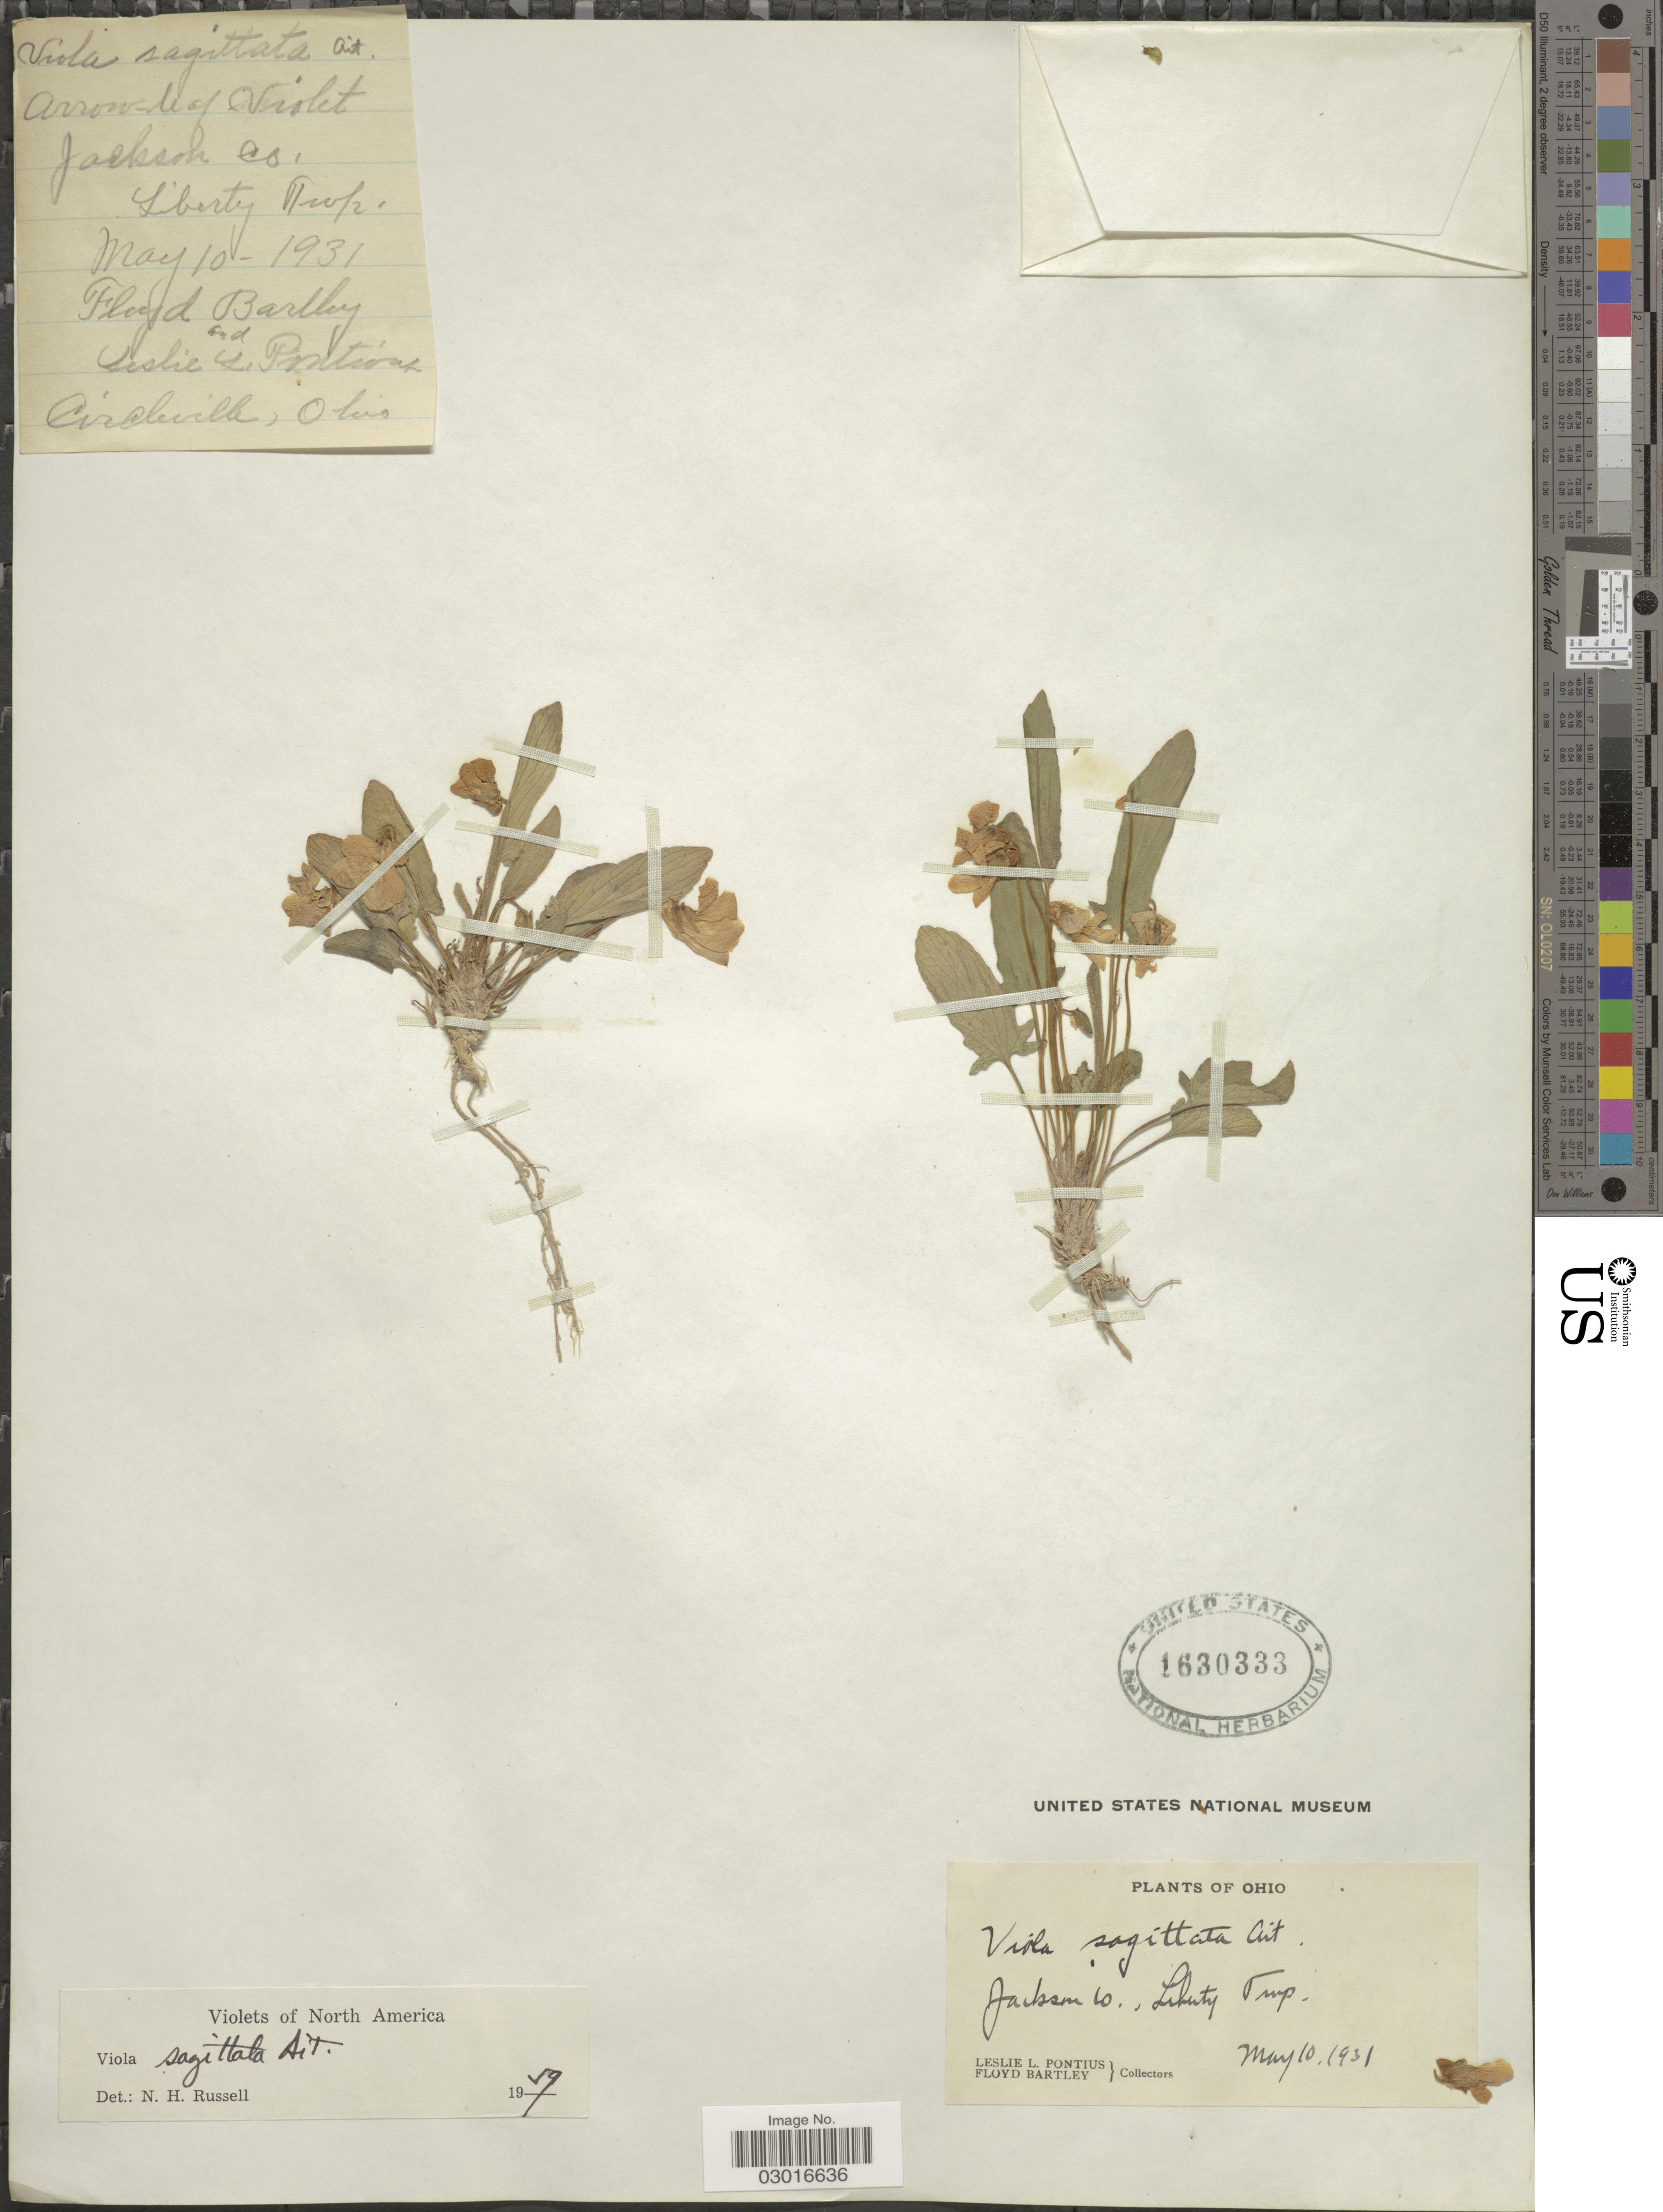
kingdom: Plantae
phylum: Tracheophyta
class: Magnoliopsida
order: Malpighiales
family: Violaceae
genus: Viola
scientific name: Viola sagittata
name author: Aiton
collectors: L. L. Pontious & F. Bartley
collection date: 1931-05-10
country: United States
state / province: Ohio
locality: Jackson Co, Liberty Twp.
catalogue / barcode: US 1630333